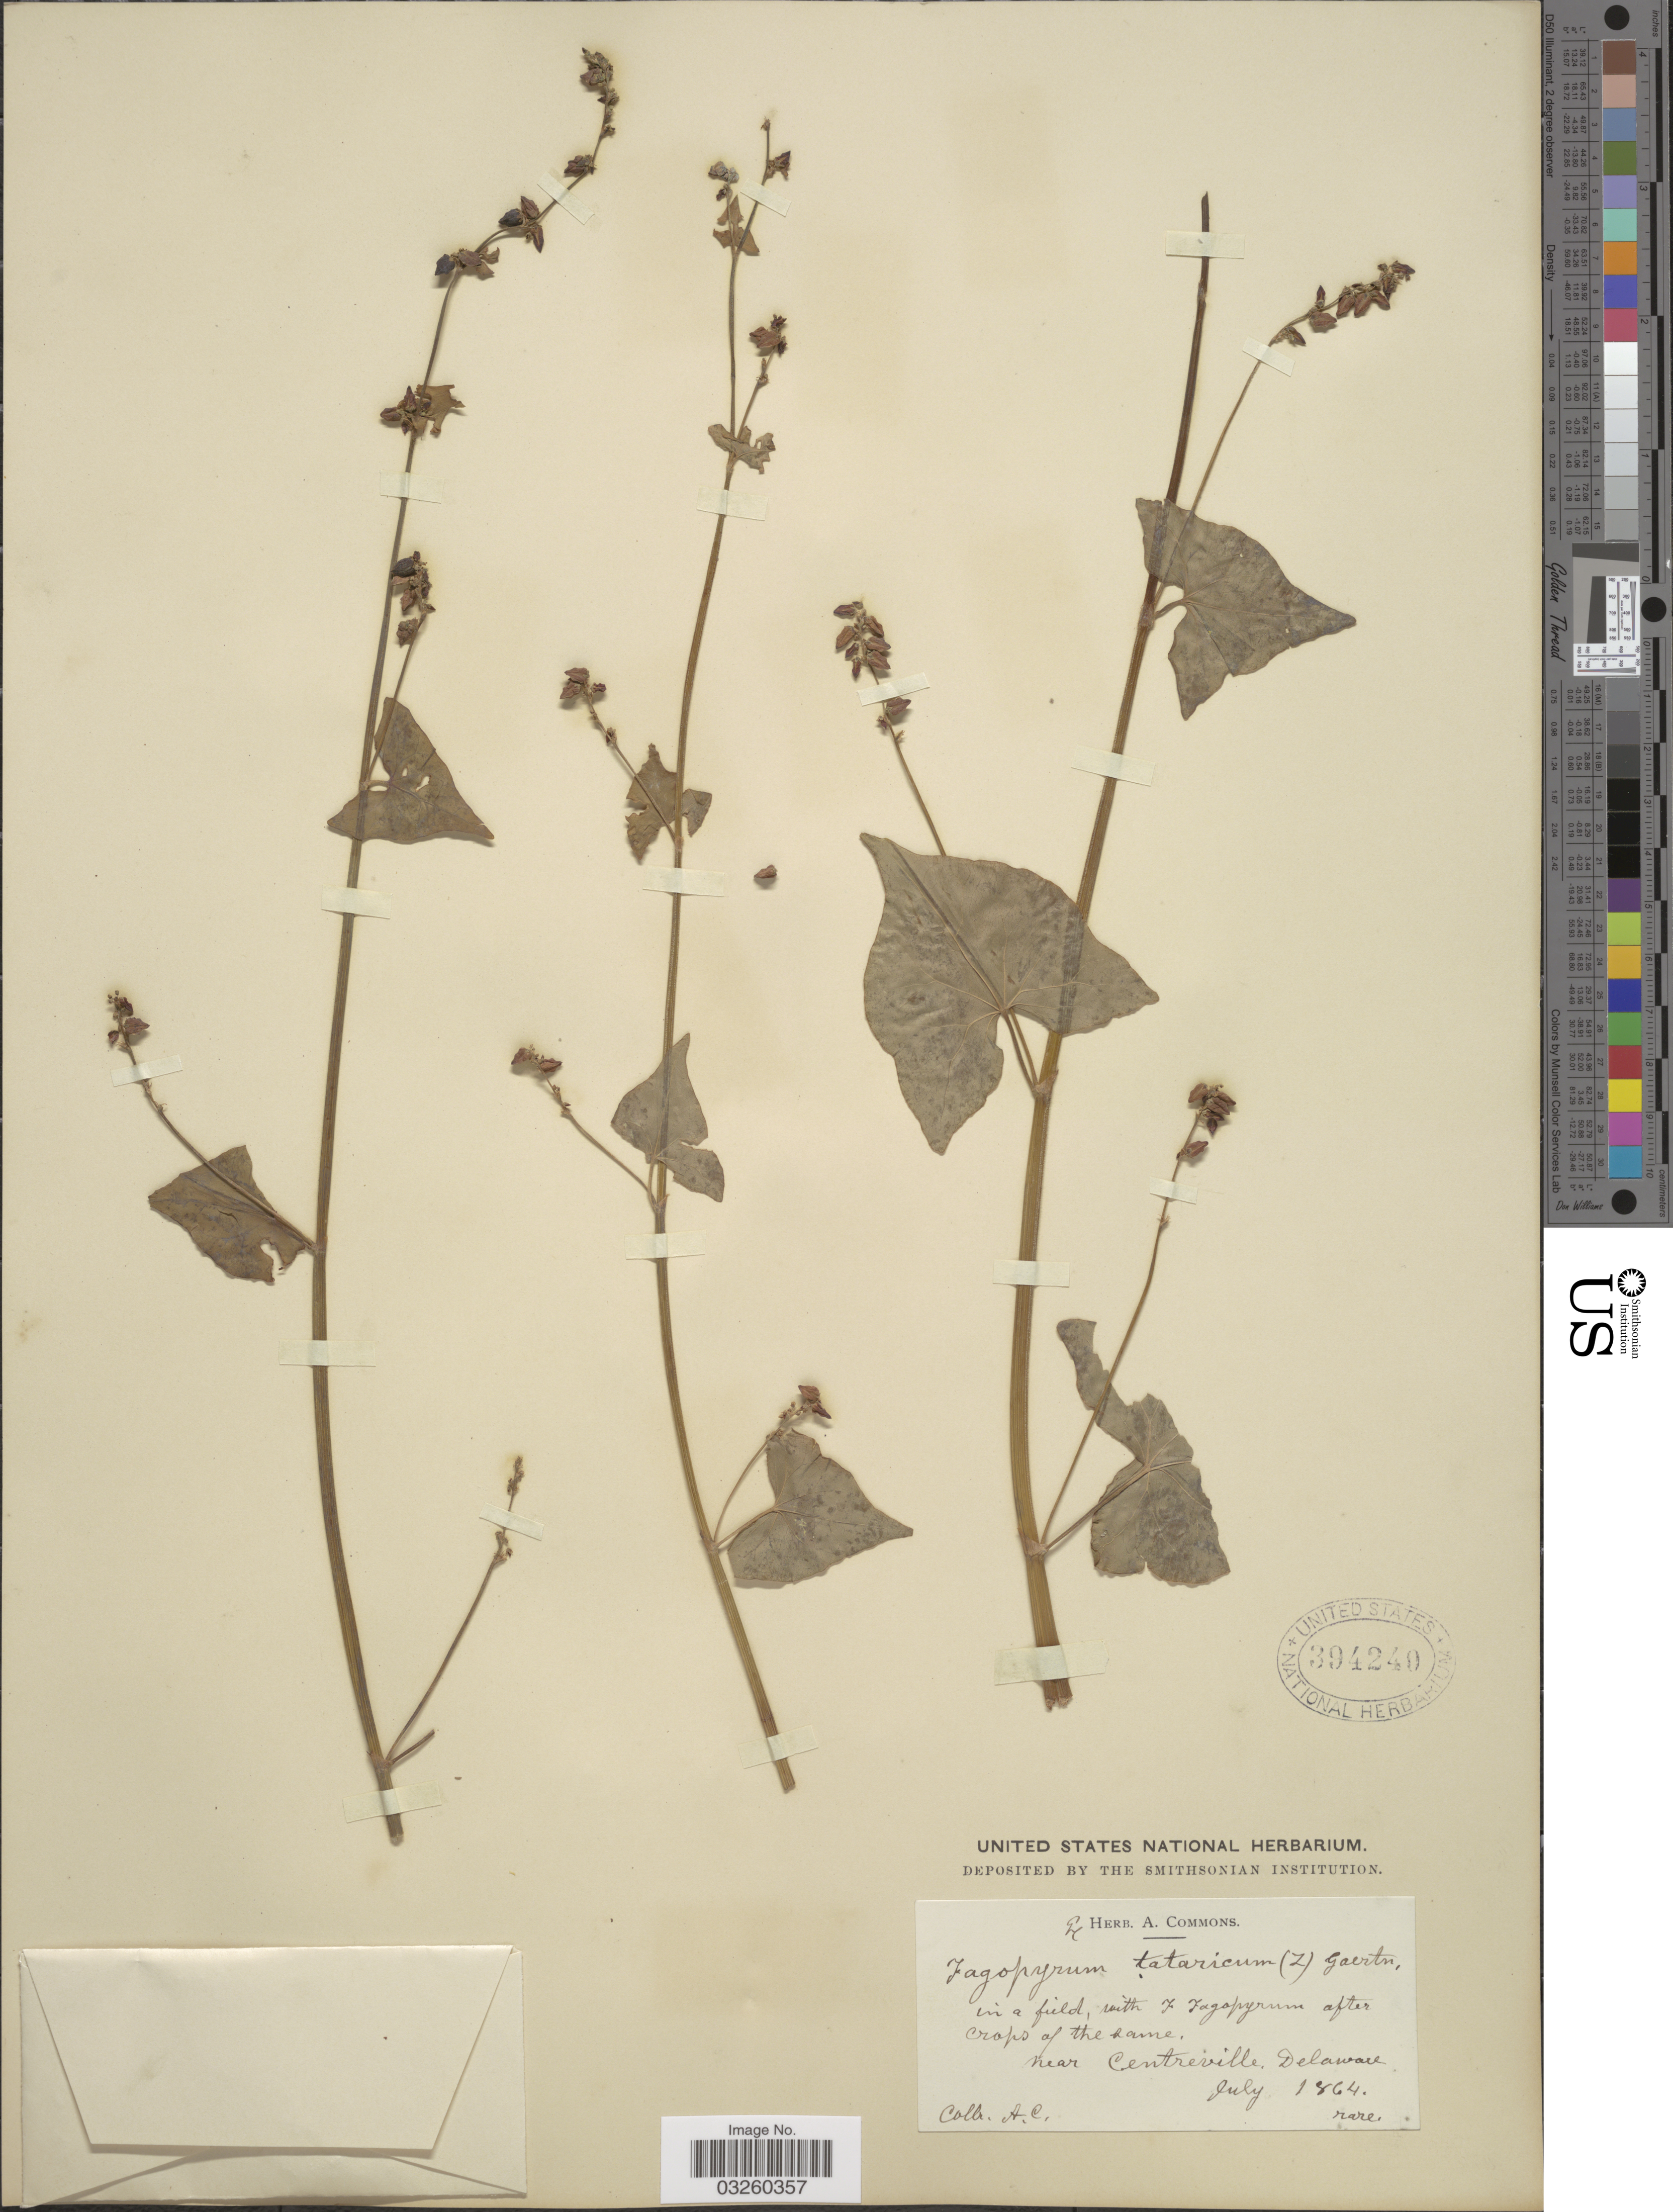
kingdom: Plantae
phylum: Tracheophyta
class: Magnoliopsida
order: Caryophyllales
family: Polygonaceae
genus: Fagopyrum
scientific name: Fagopyrum tataricum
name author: (L.) Gaertn.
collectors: A. Commons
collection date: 1864-07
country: United States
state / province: Delaware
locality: Near Centreville.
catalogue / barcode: US 394240